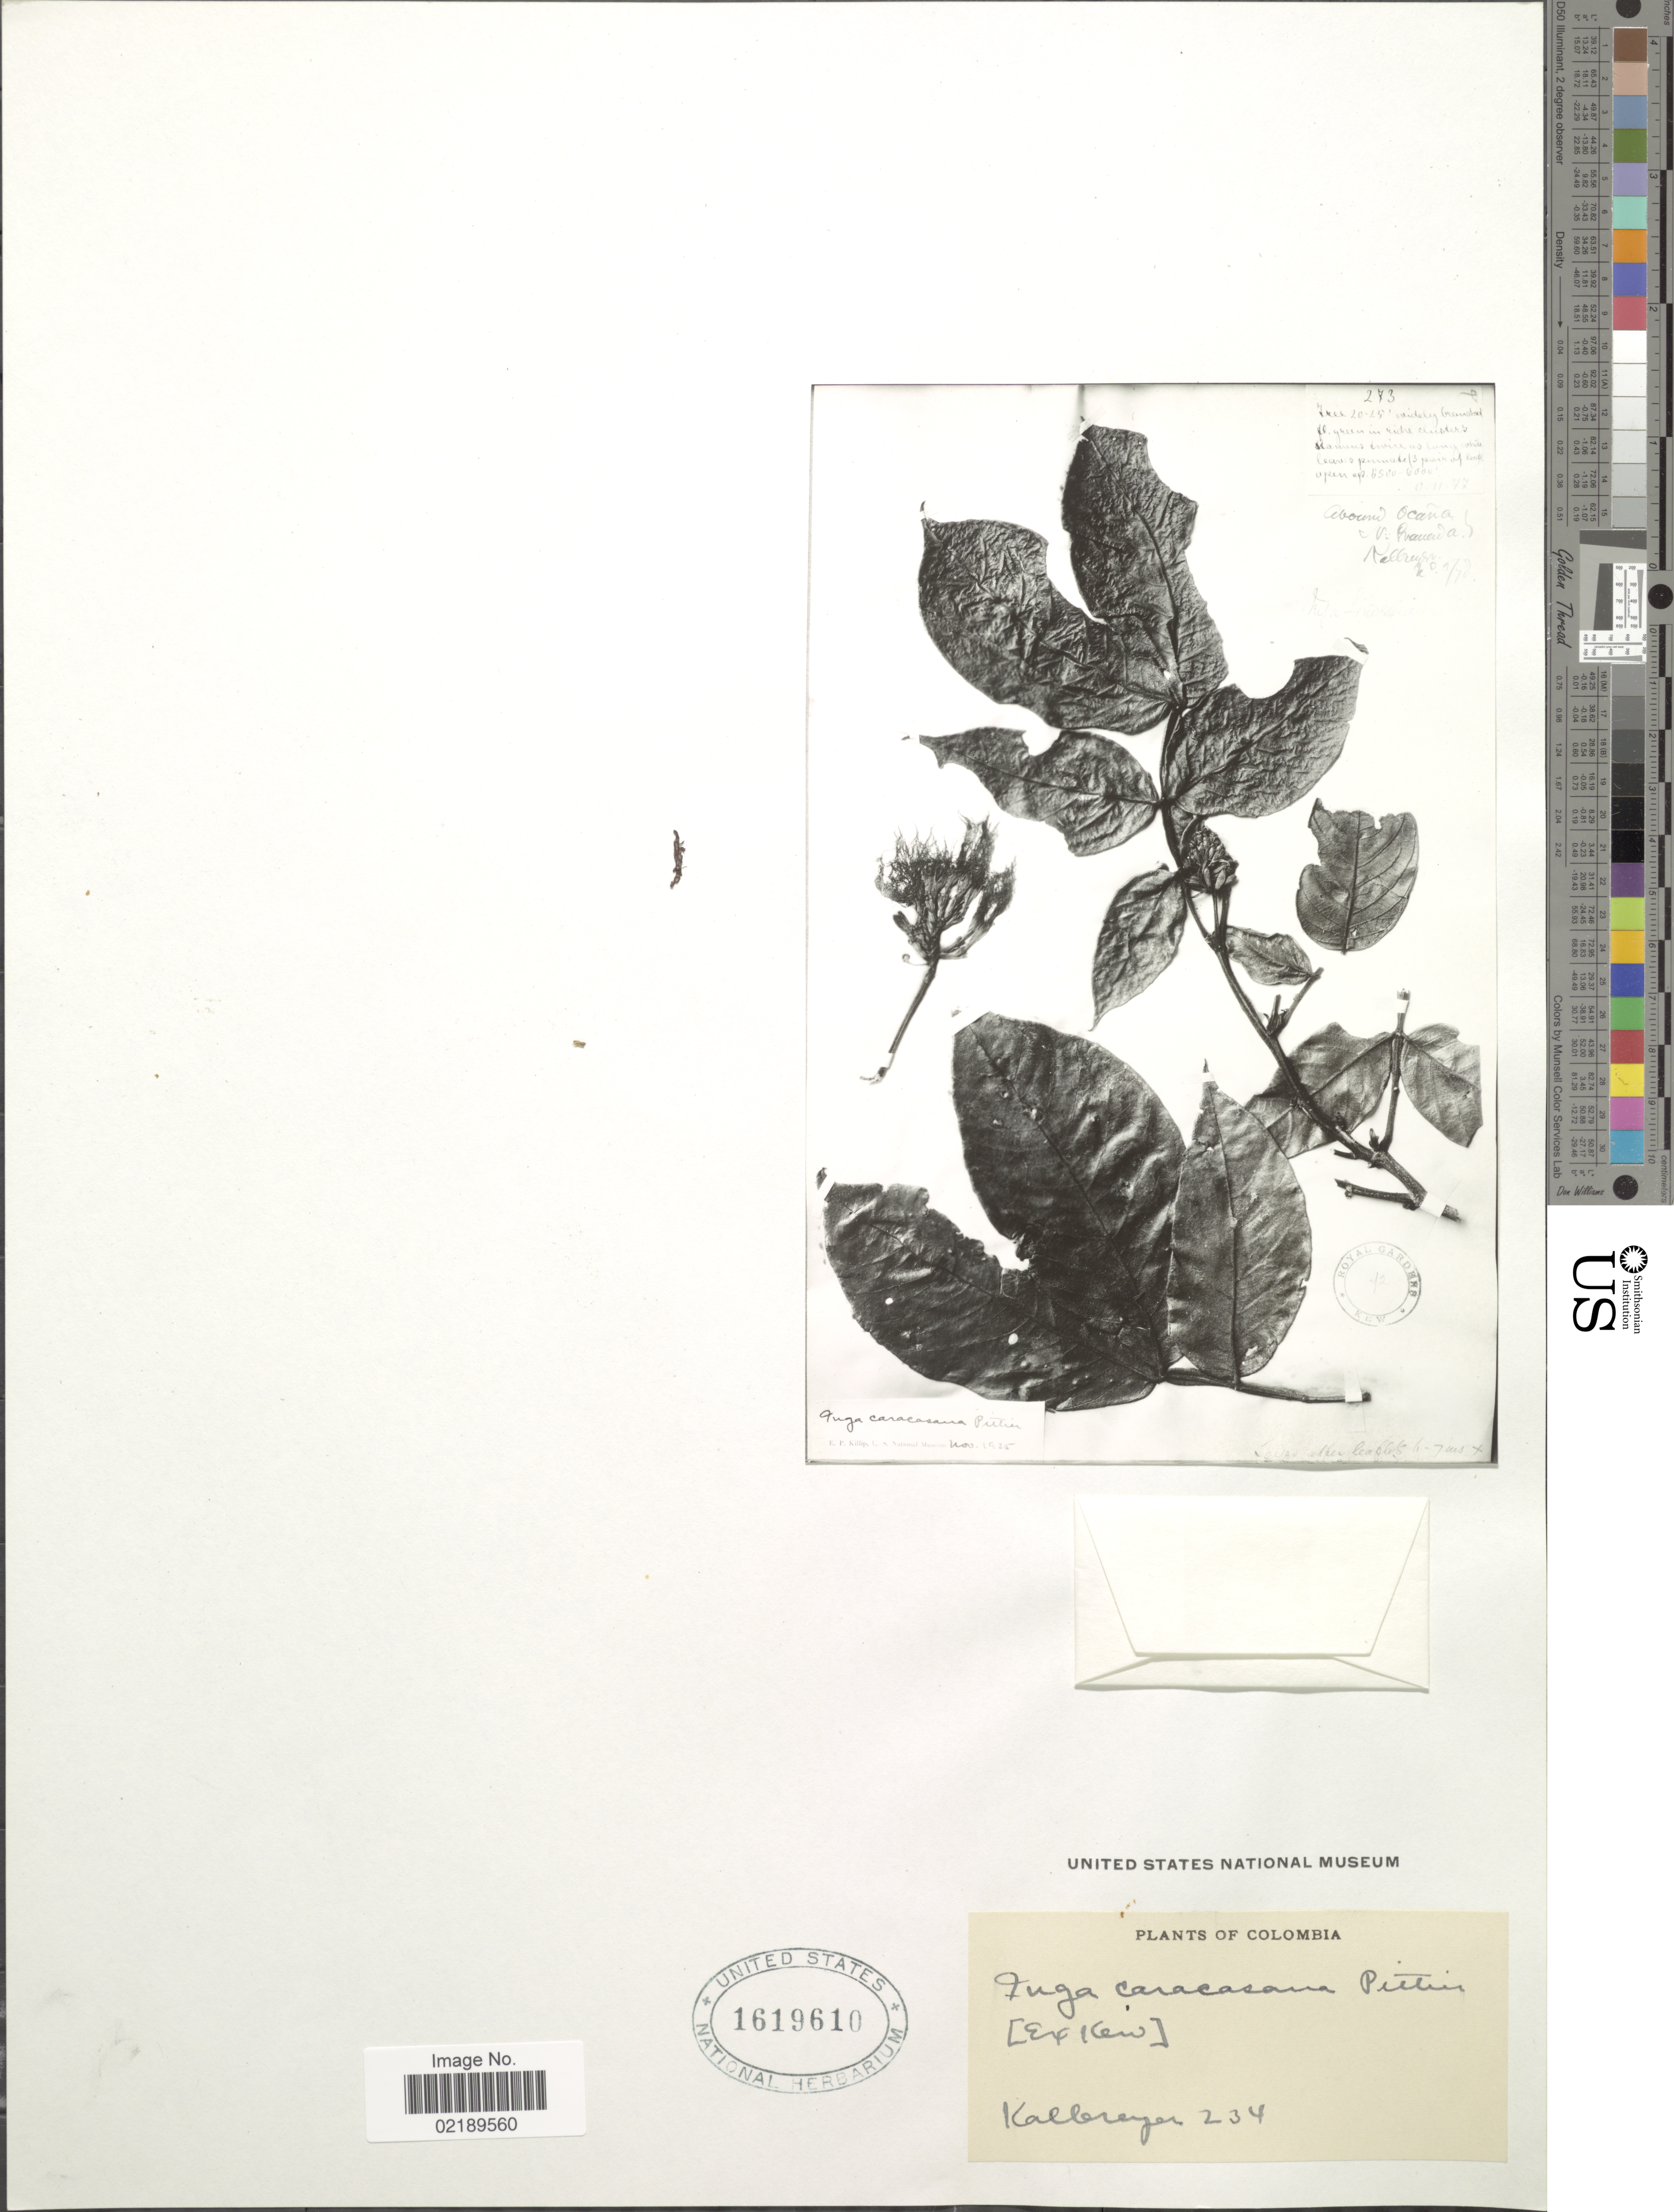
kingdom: Plantae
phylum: Tracheophyta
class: Magnoliopsida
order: Fabales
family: Fabaceae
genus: Inga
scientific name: Inga sapindoides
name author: Willd.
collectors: -. Kalbreyer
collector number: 234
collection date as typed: Transcribed d/m/y: 6/11/77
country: Colombia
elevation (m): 1829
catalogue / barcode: US 1619610